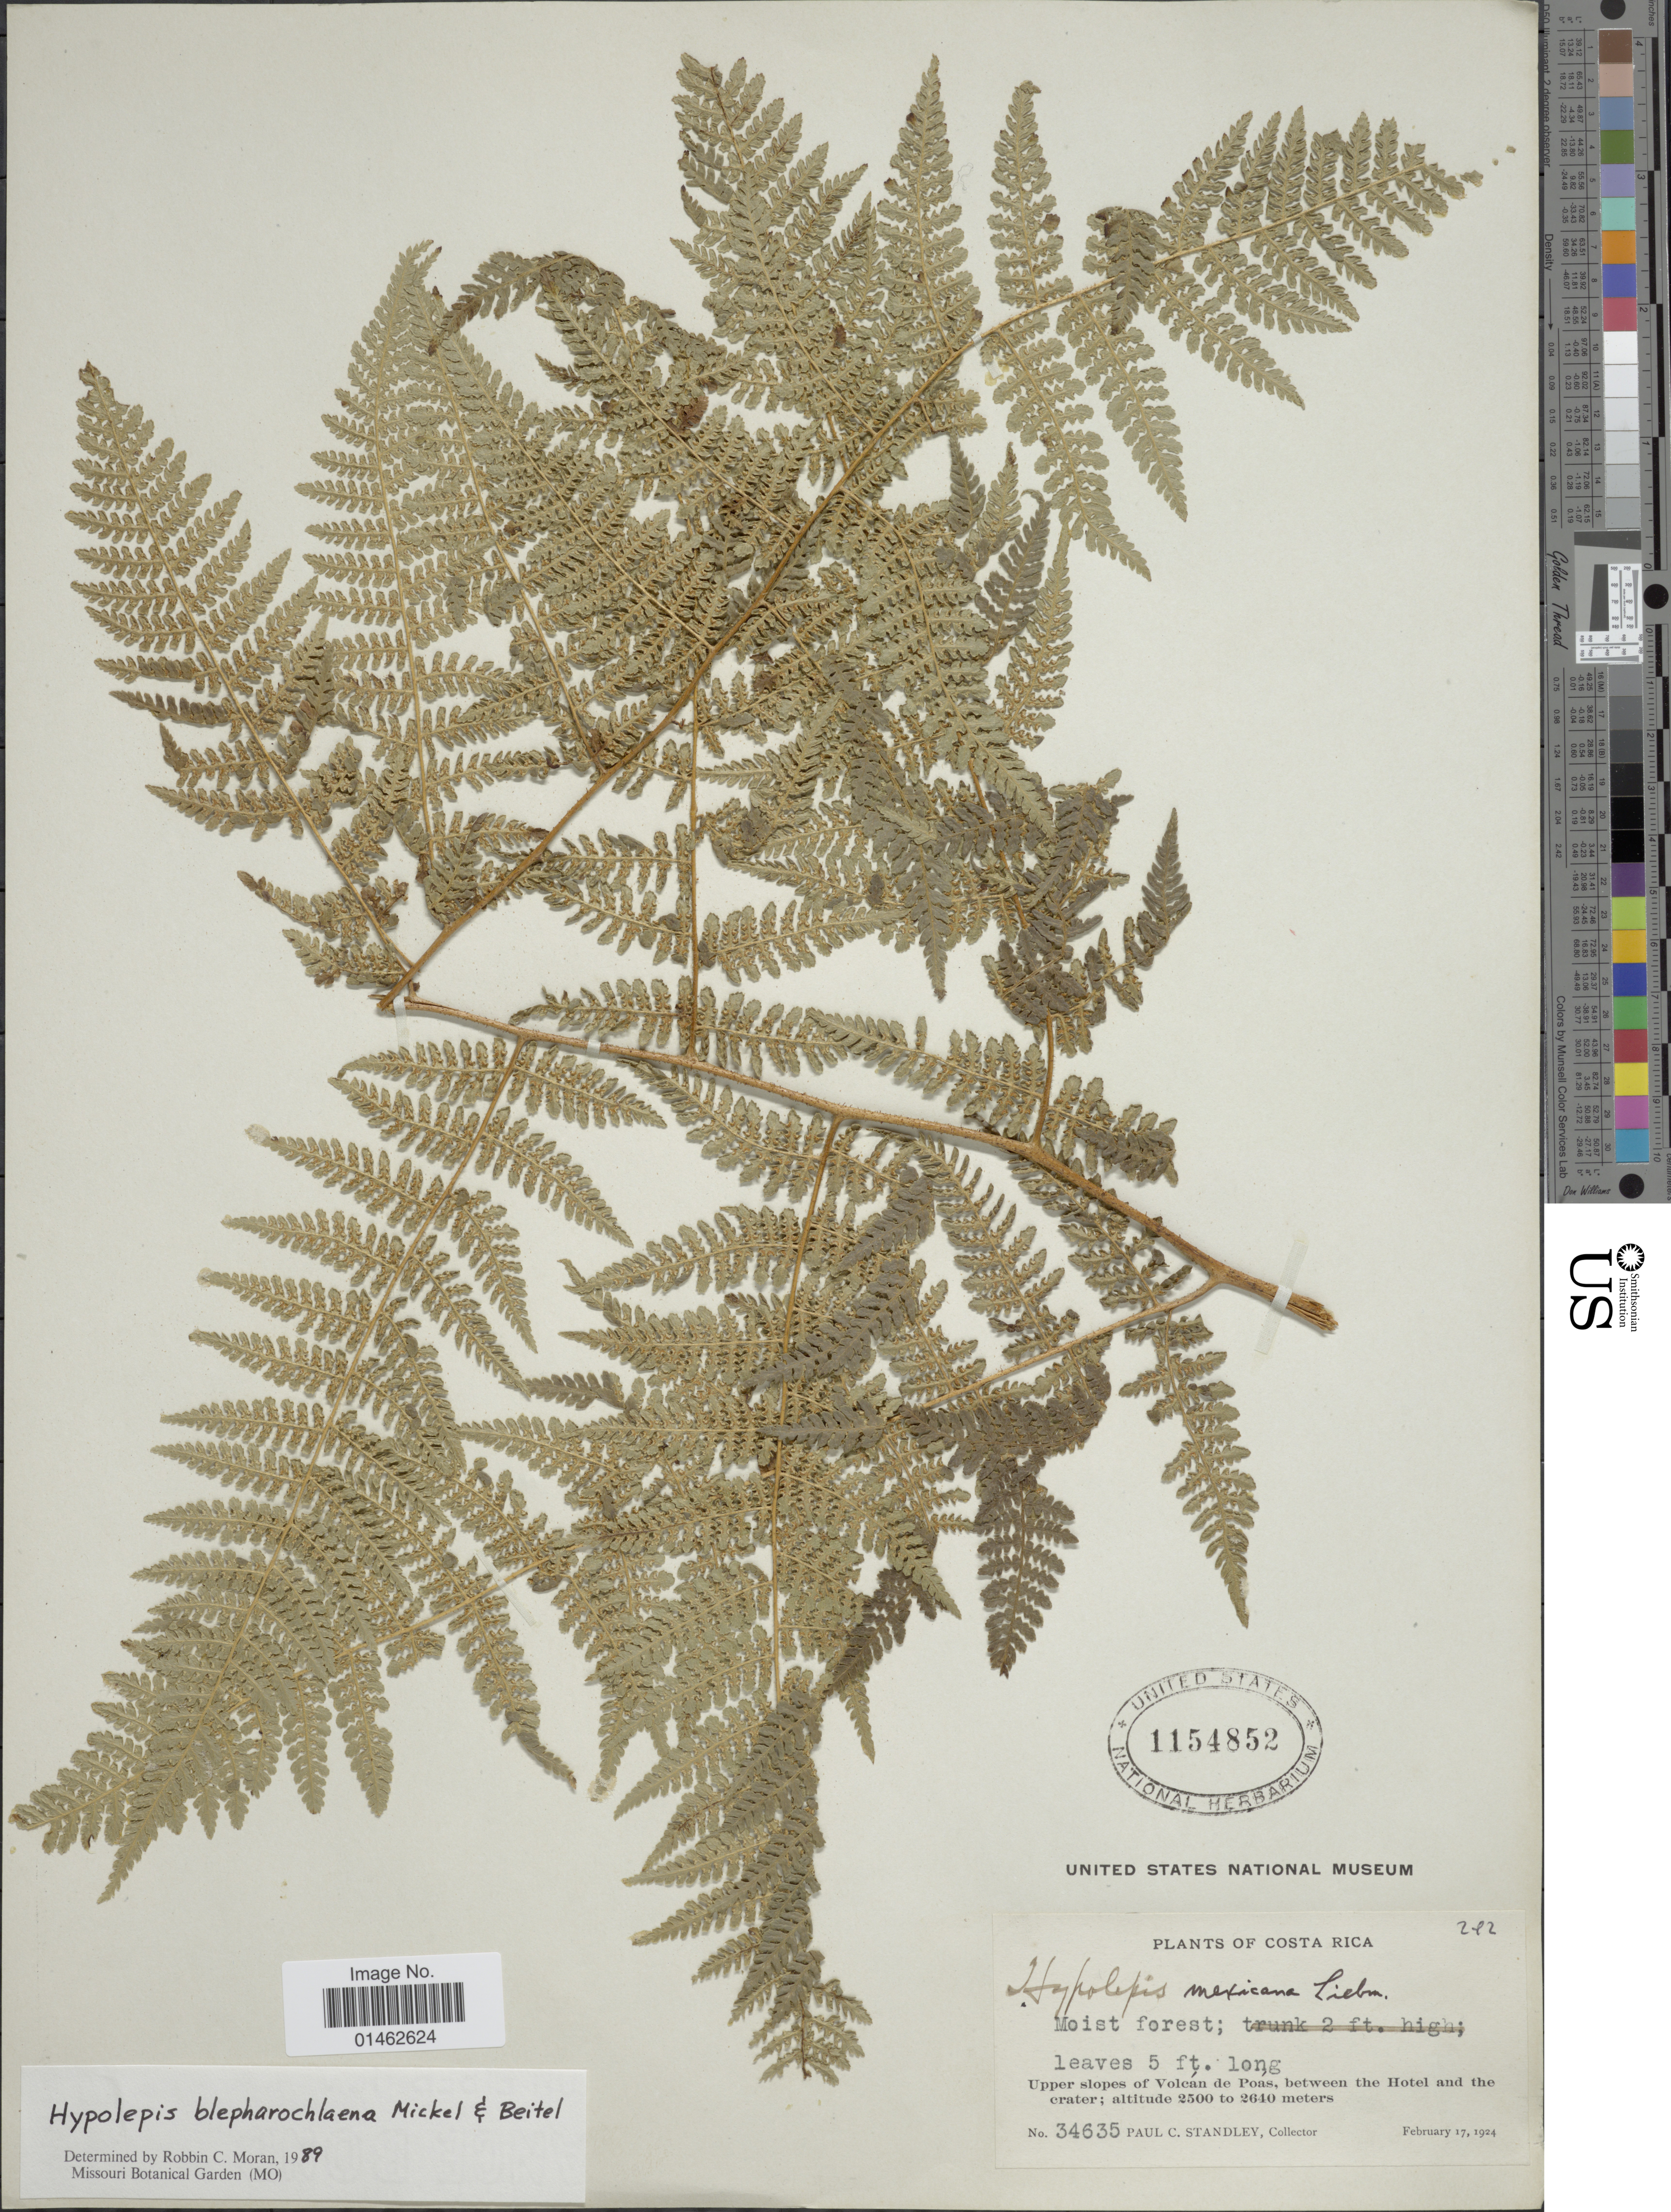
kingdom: Plantae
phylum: Tracheophyta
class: Polypodiopsida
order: Polypodiales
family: Dennstaedtiaceae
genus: Hypolepis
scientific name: Hypolepis blepharochlaena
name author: Mickel & Beitel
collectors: P. C. Standley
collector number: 34635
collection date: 1924-02-17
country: Costa Rica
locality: Upper slopes of Volcán de Poás, between the Hotel and the crater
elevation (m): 2500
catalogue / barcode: US 1154852